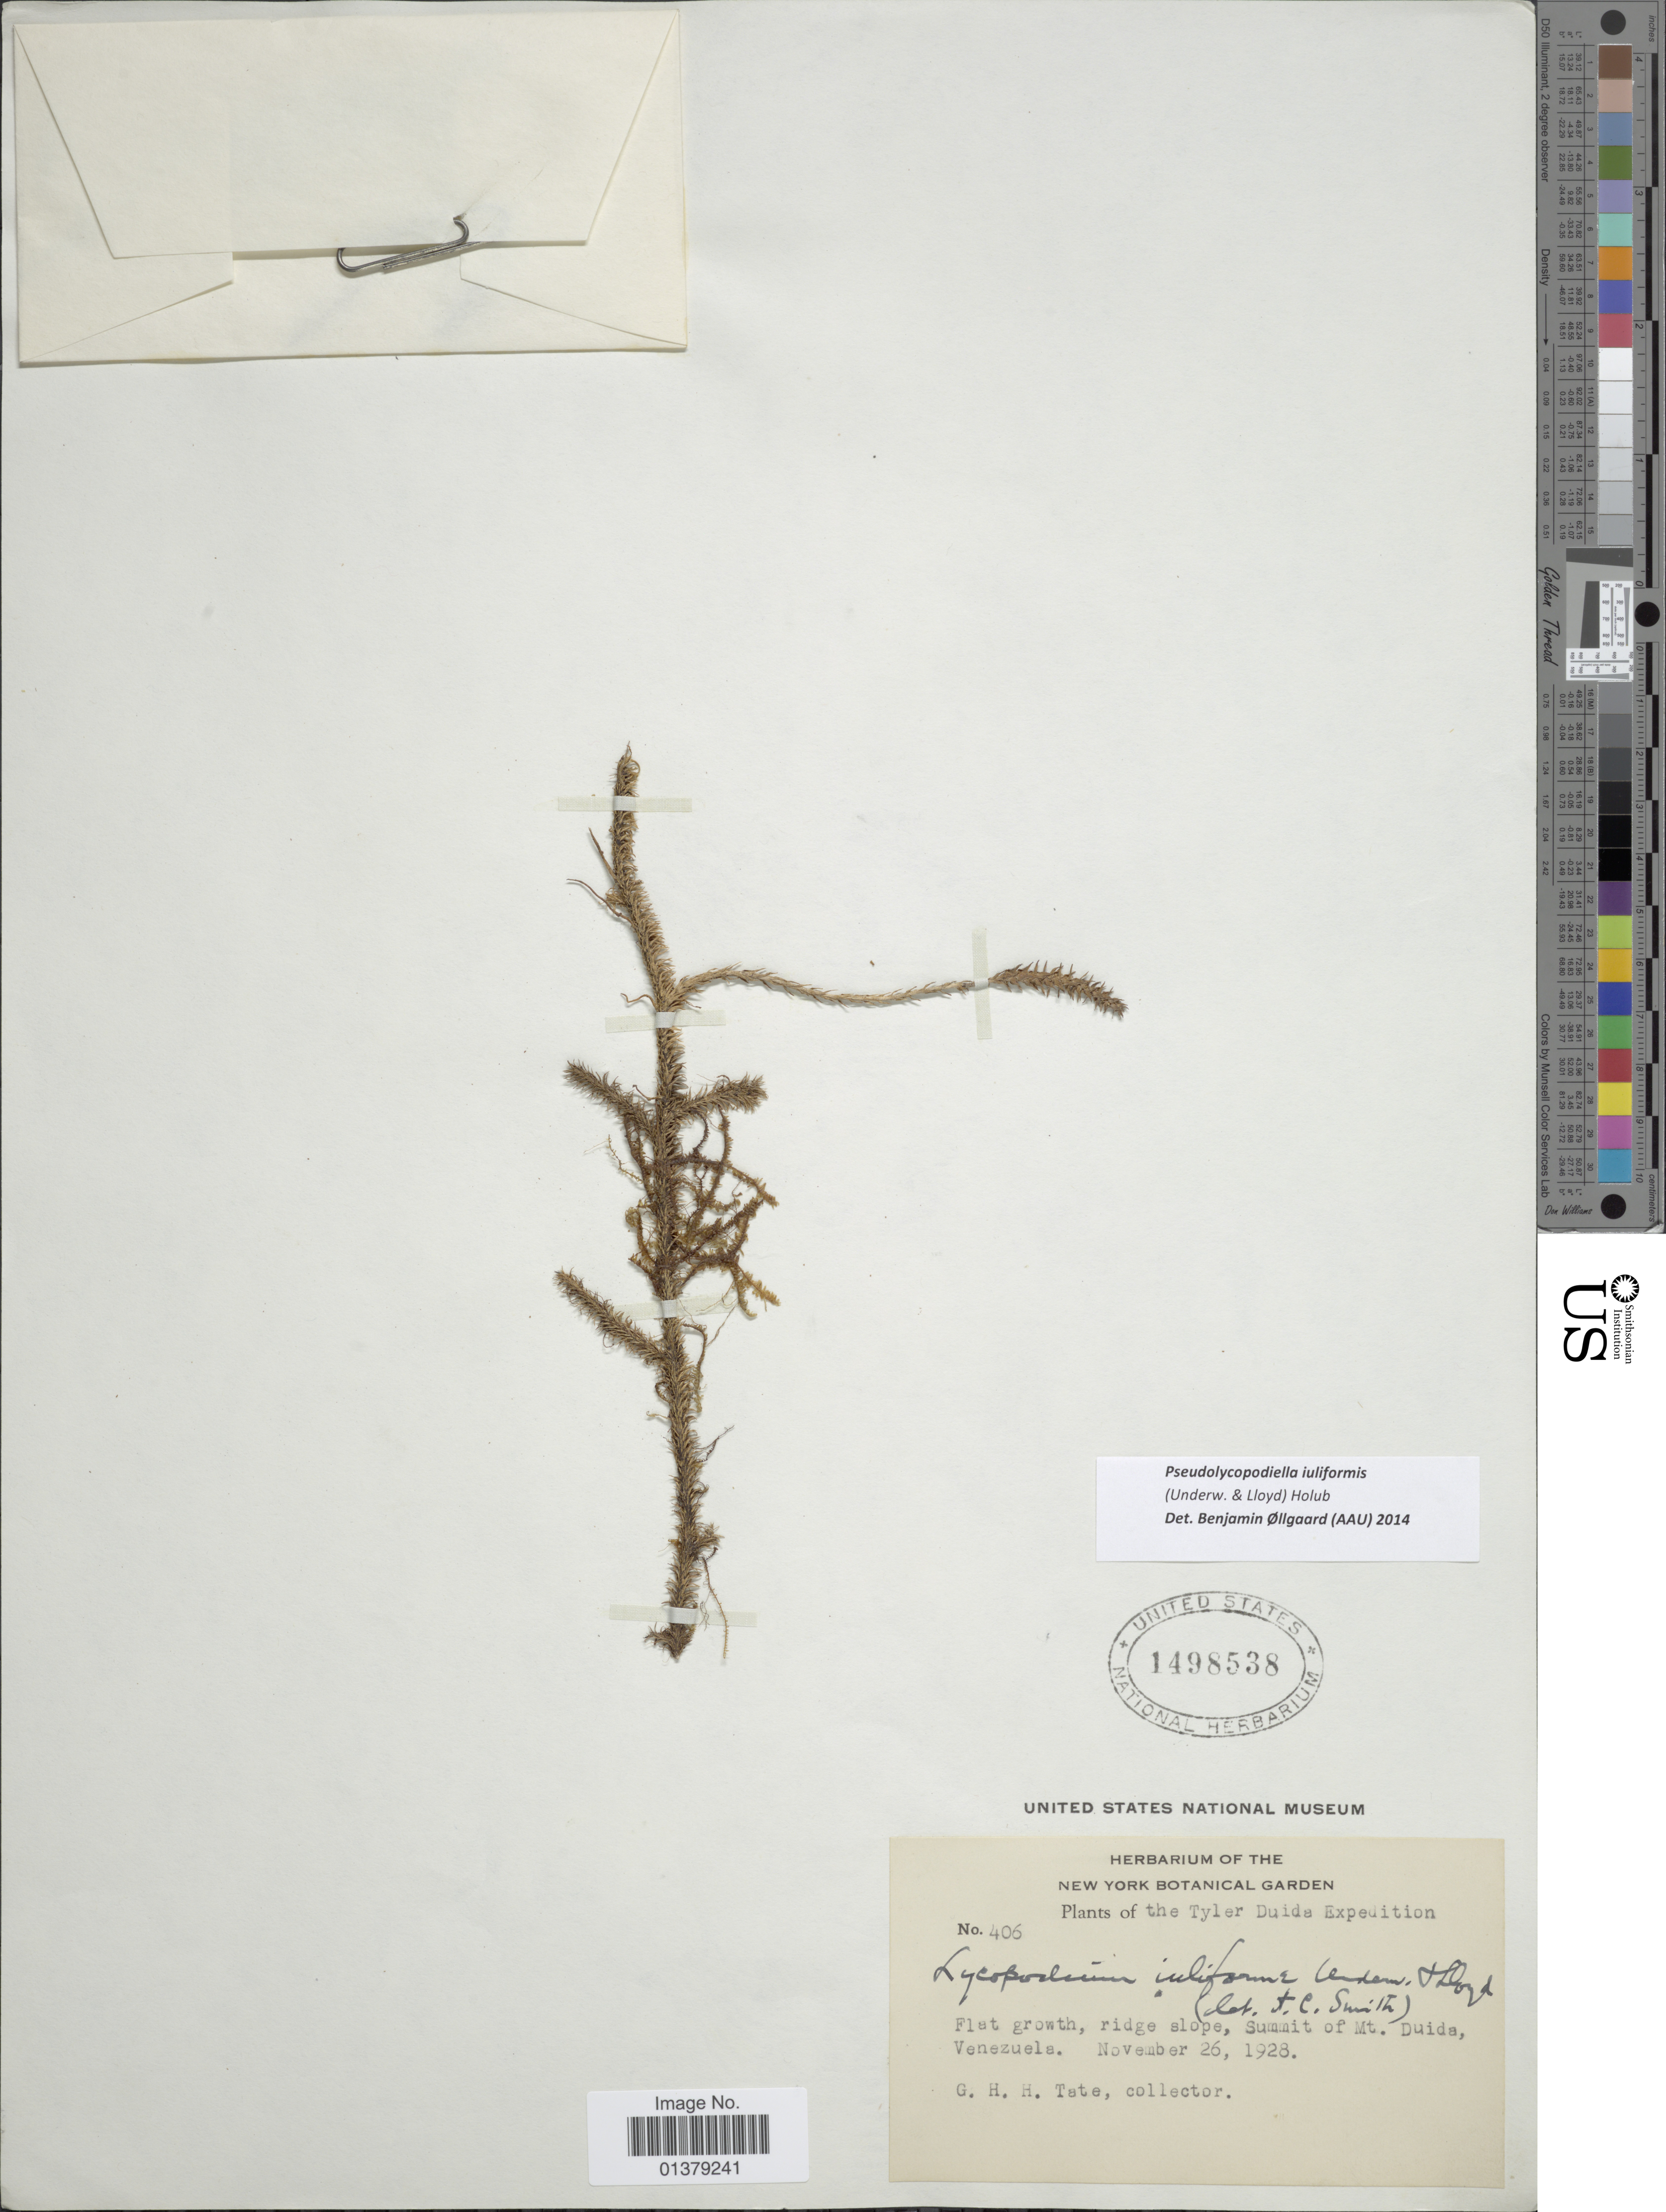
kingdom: Plantae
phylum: Tracheophyta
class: Lycopodiopsida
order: Lycopodiales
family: Lycopodiaceae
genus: Pseudolycopodiella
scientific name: Pseudolycopodiella iuliformis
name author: (Underw. & F.E. Lloyd) Holub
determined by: Øllgaard, Benjamin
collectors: G. Tate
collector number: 406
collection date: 1928-11-26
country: Venezuela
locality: Flat growth, ridge slope, Summit of Mt Duida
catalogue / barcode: US 1498538